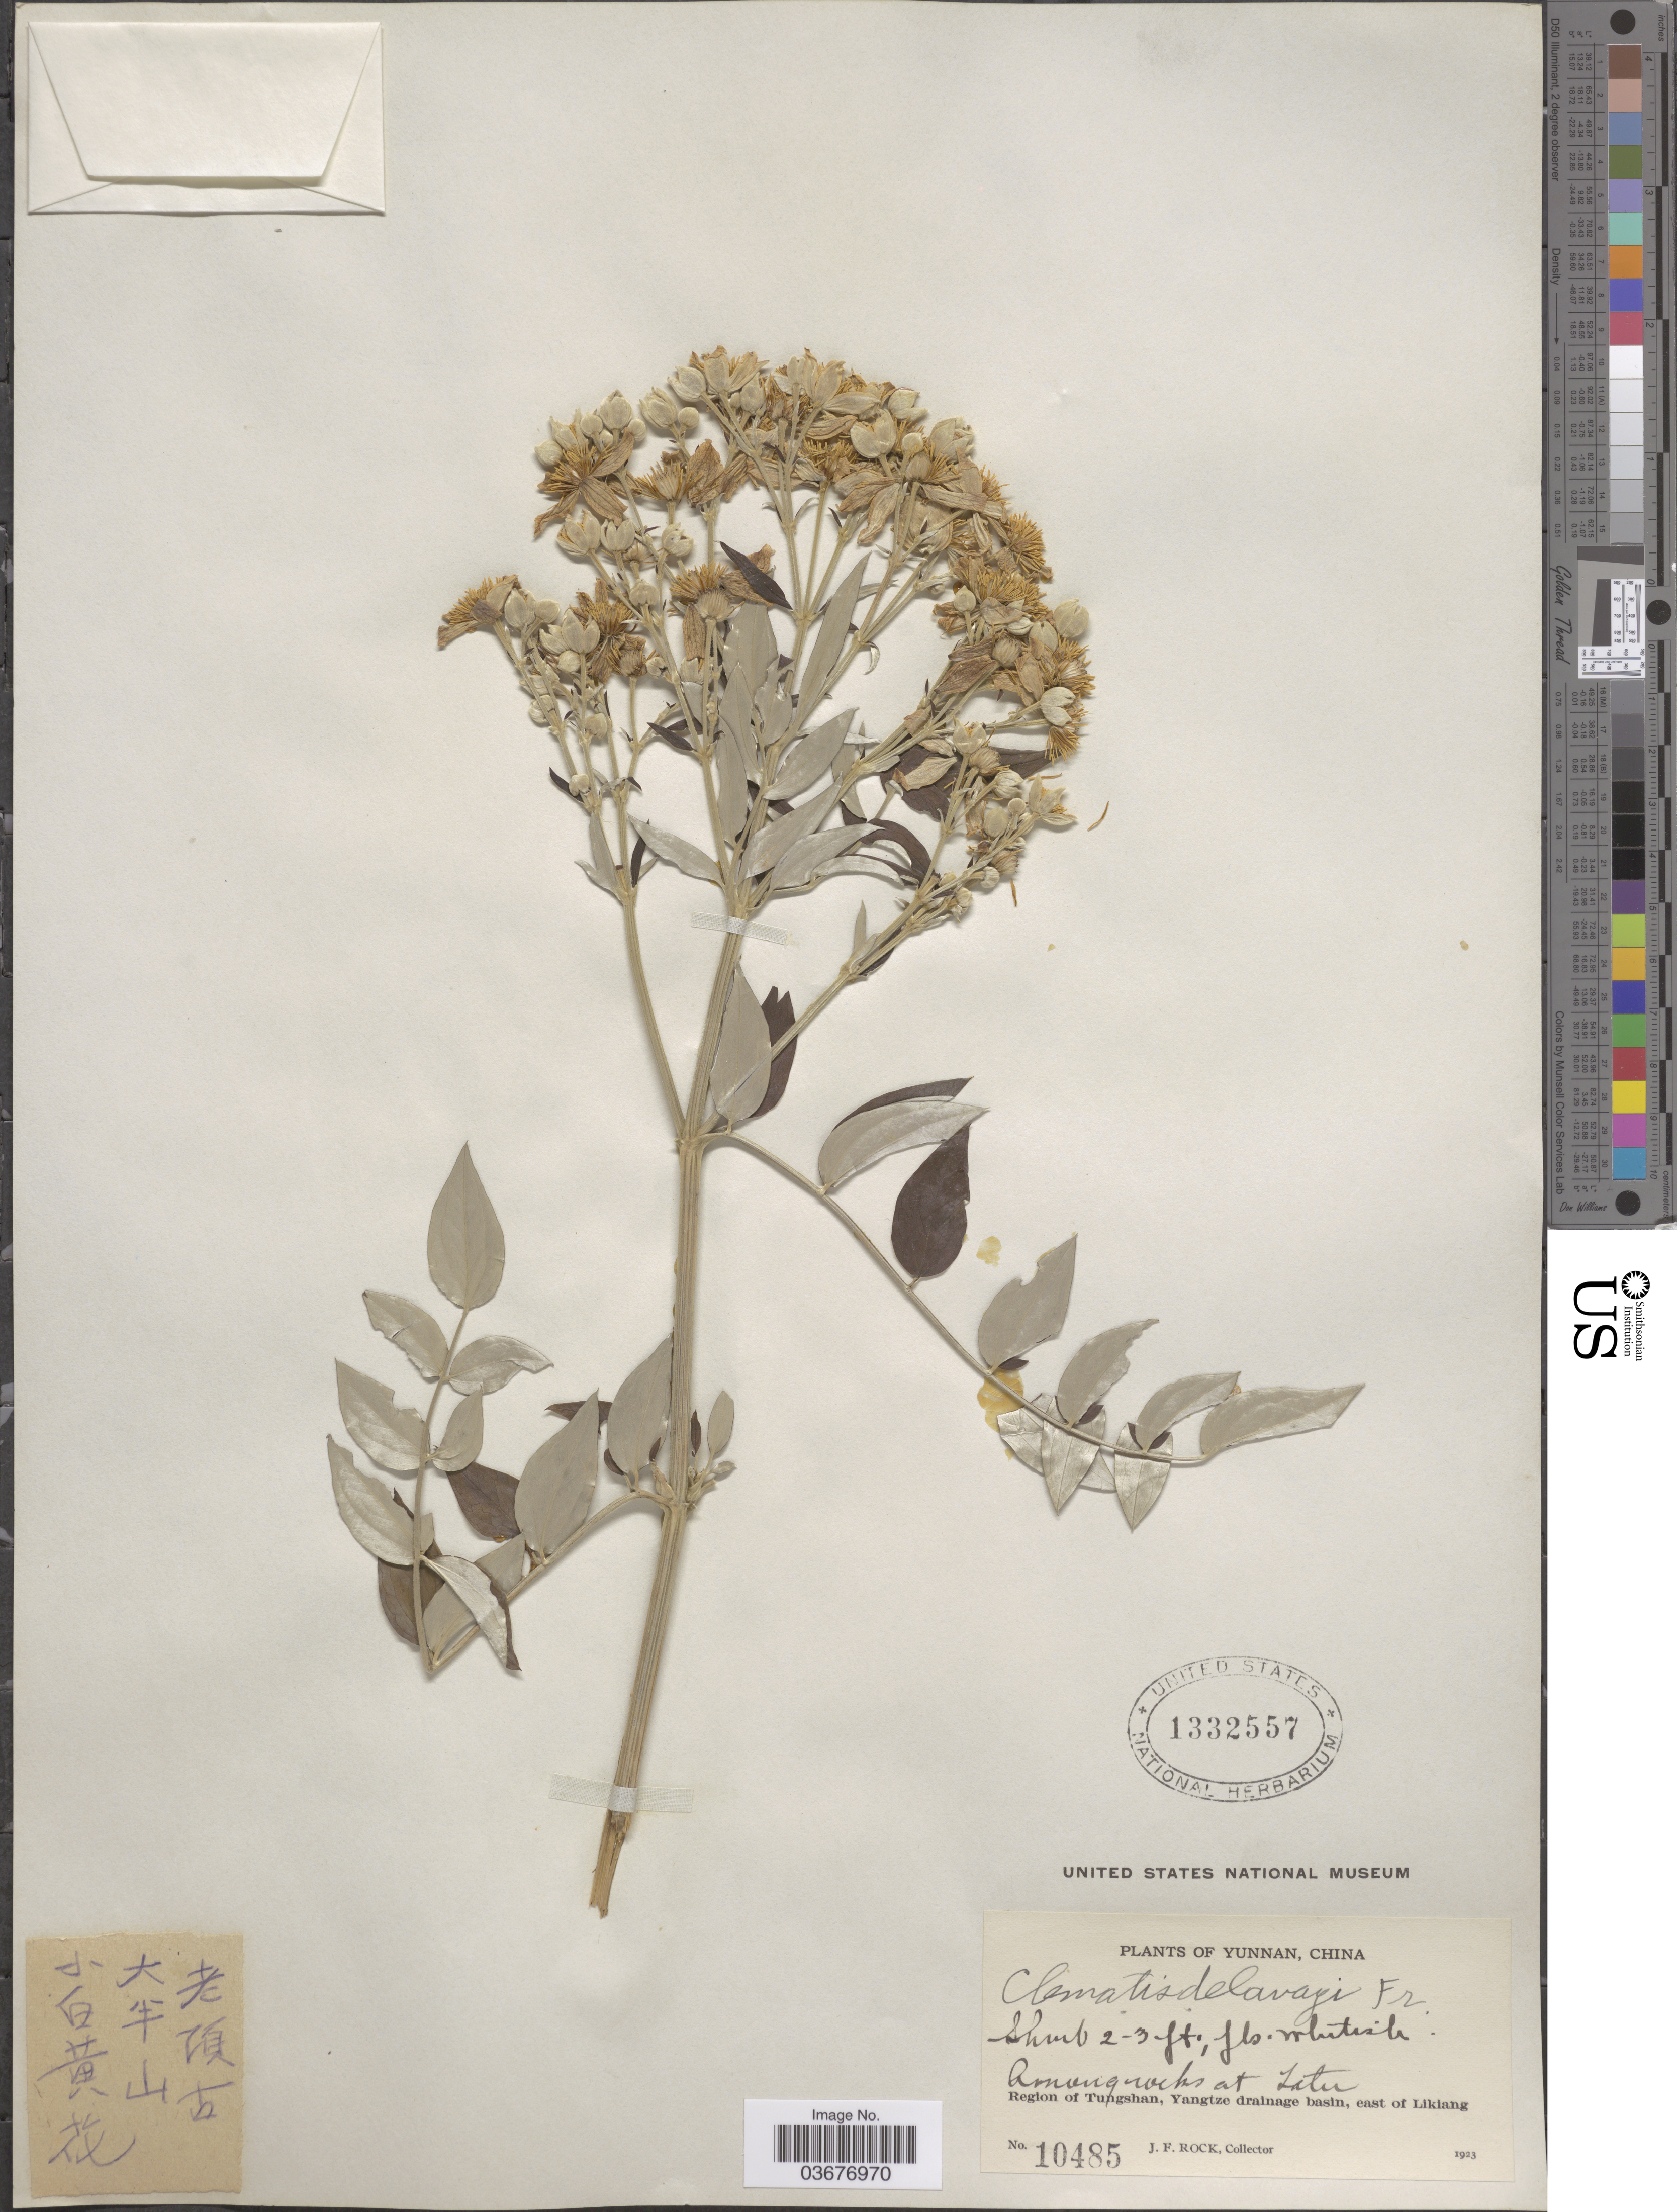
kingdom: Plantae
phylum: Tracheophyta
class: Magnoliopsida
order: Ranunculales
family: Ranunculaceae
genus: Clematis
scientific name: Clematis delavayi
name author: Franch.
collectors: J. Rock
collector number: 10485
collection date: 1923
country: China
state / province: Yunnan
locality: Among rocks at Latu. Region of Tungshan, Yangtze drainage basin, east of Likiang.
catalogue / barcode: US 1332557